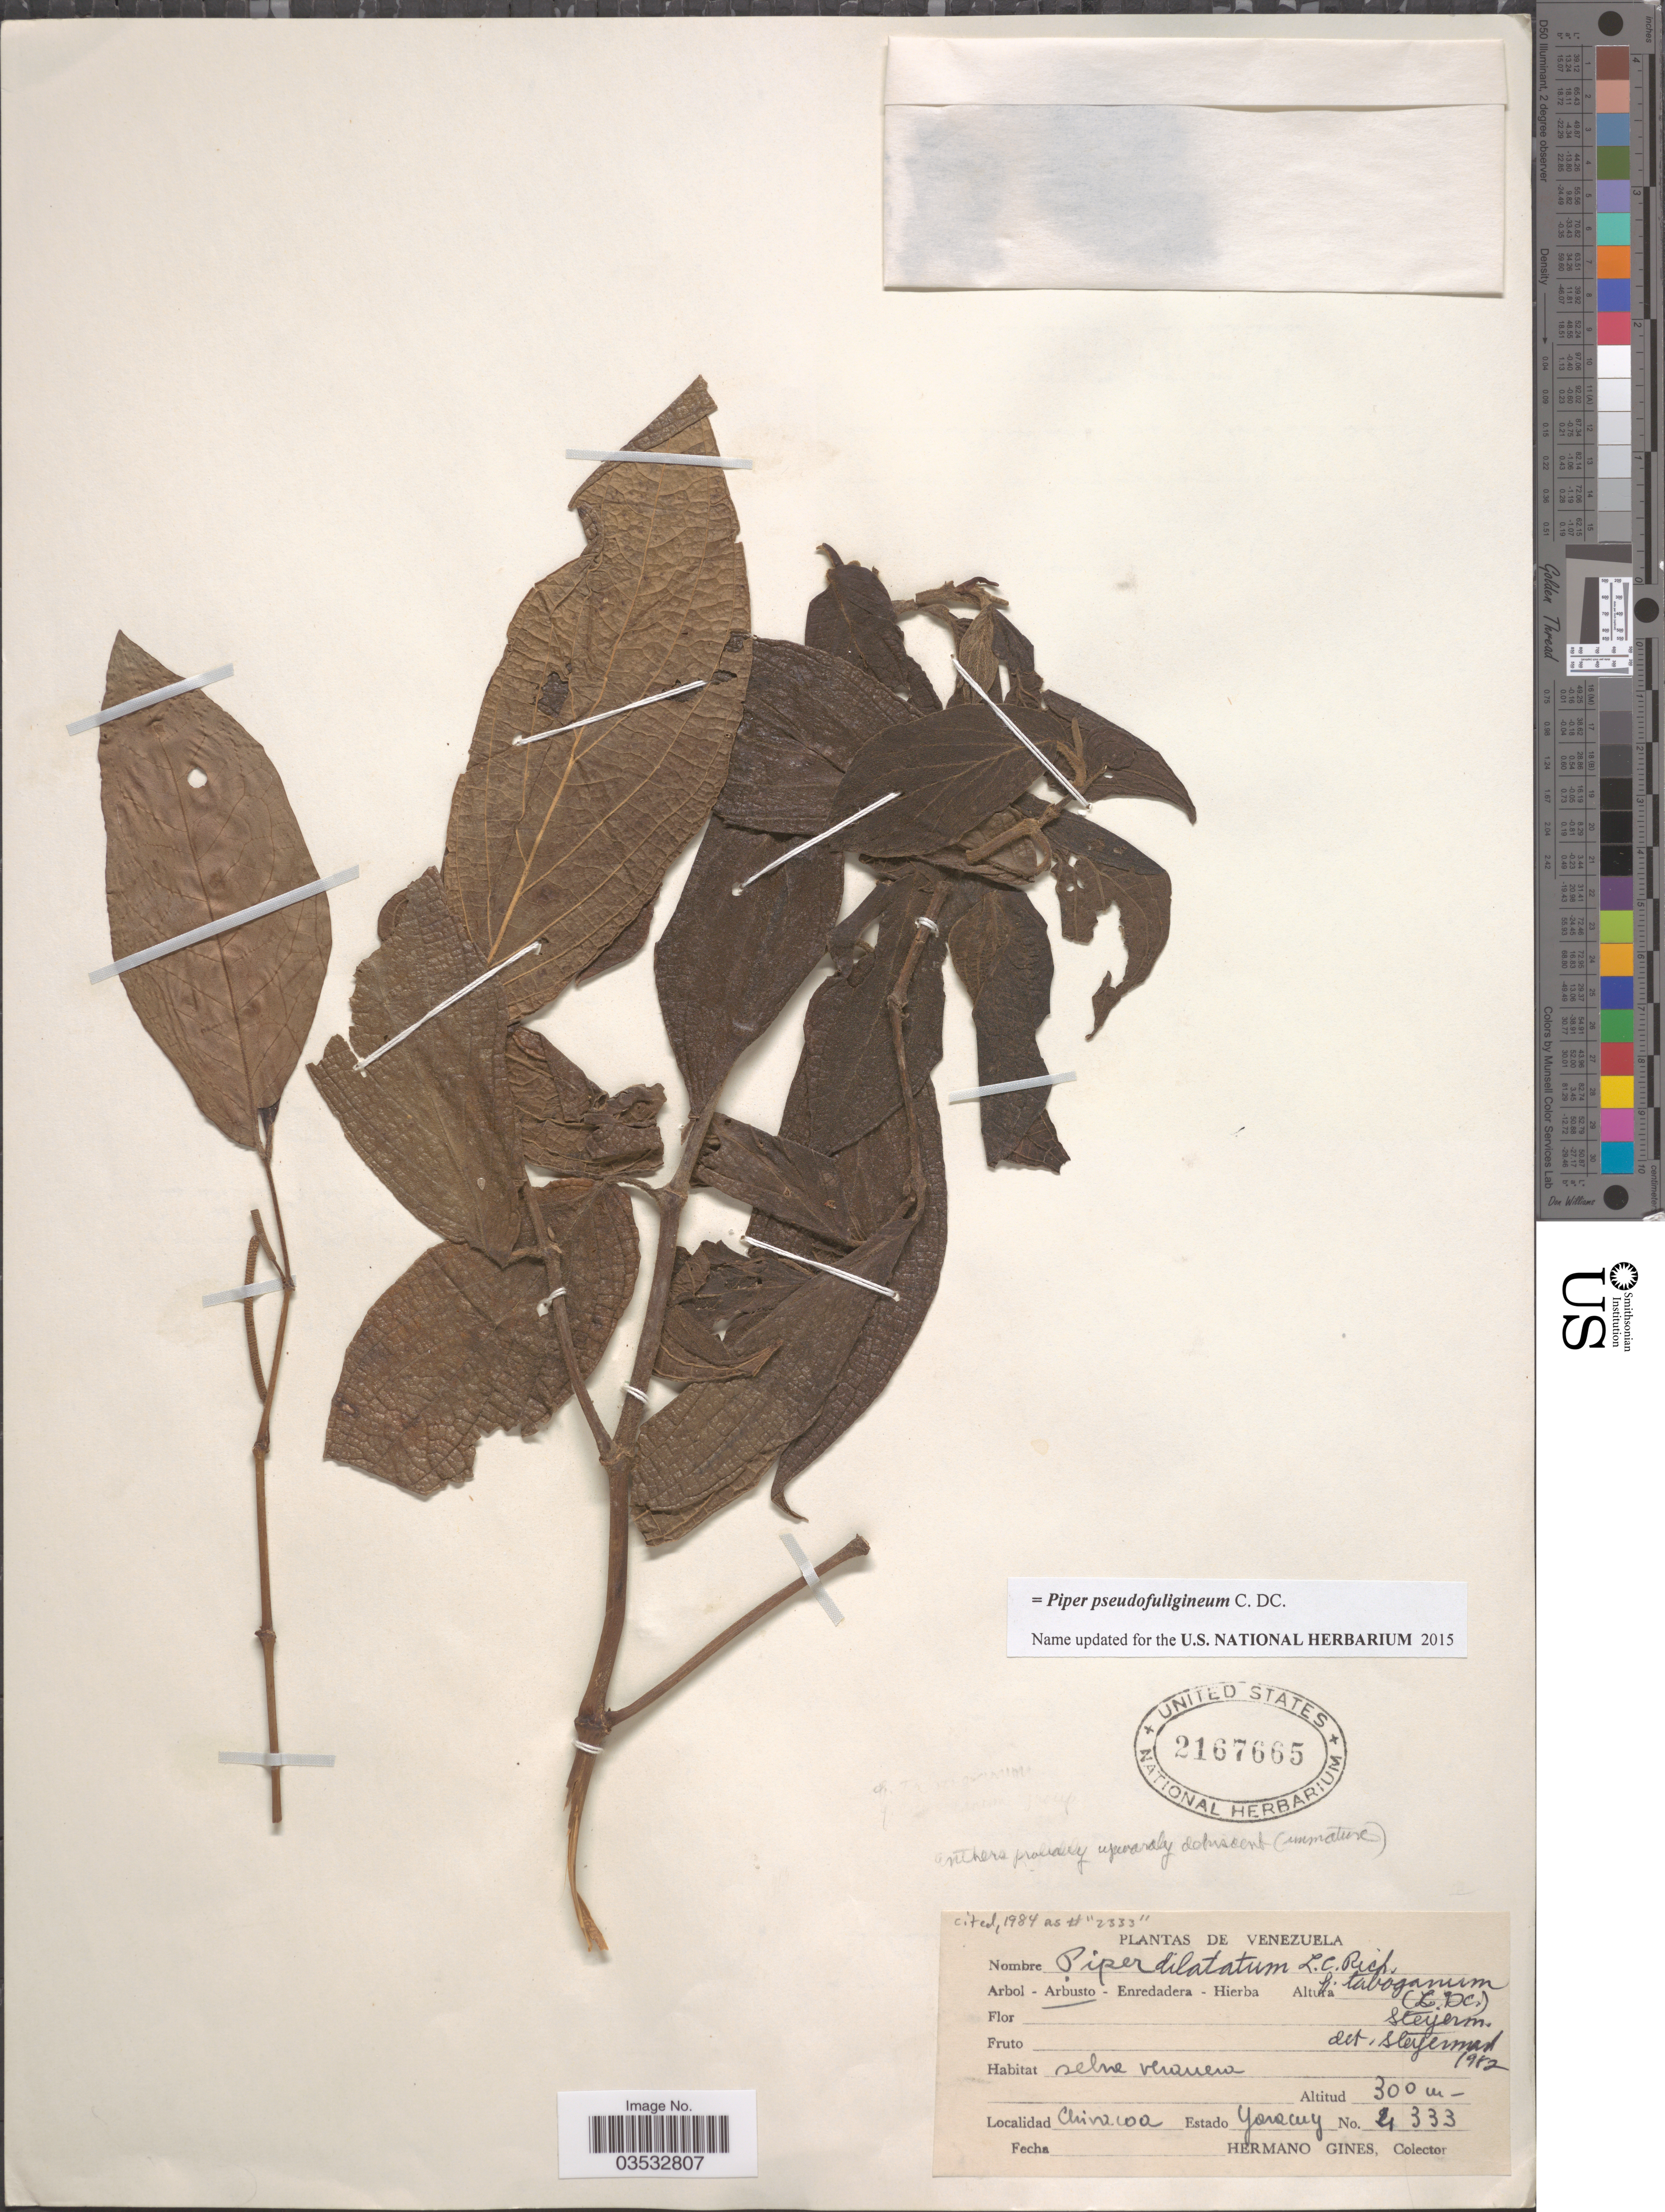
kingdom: Plantae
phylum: Tracheophyta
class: Magnoliopsida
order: Piperales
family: Piperaceae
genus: Piper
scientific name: Piper pseudofuligineum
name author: C. DC.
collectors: Bro. Gines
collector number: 4333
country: Venezuela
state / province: Yaracuy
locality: Chivacoa.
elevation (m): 300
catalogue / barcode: US 2167665